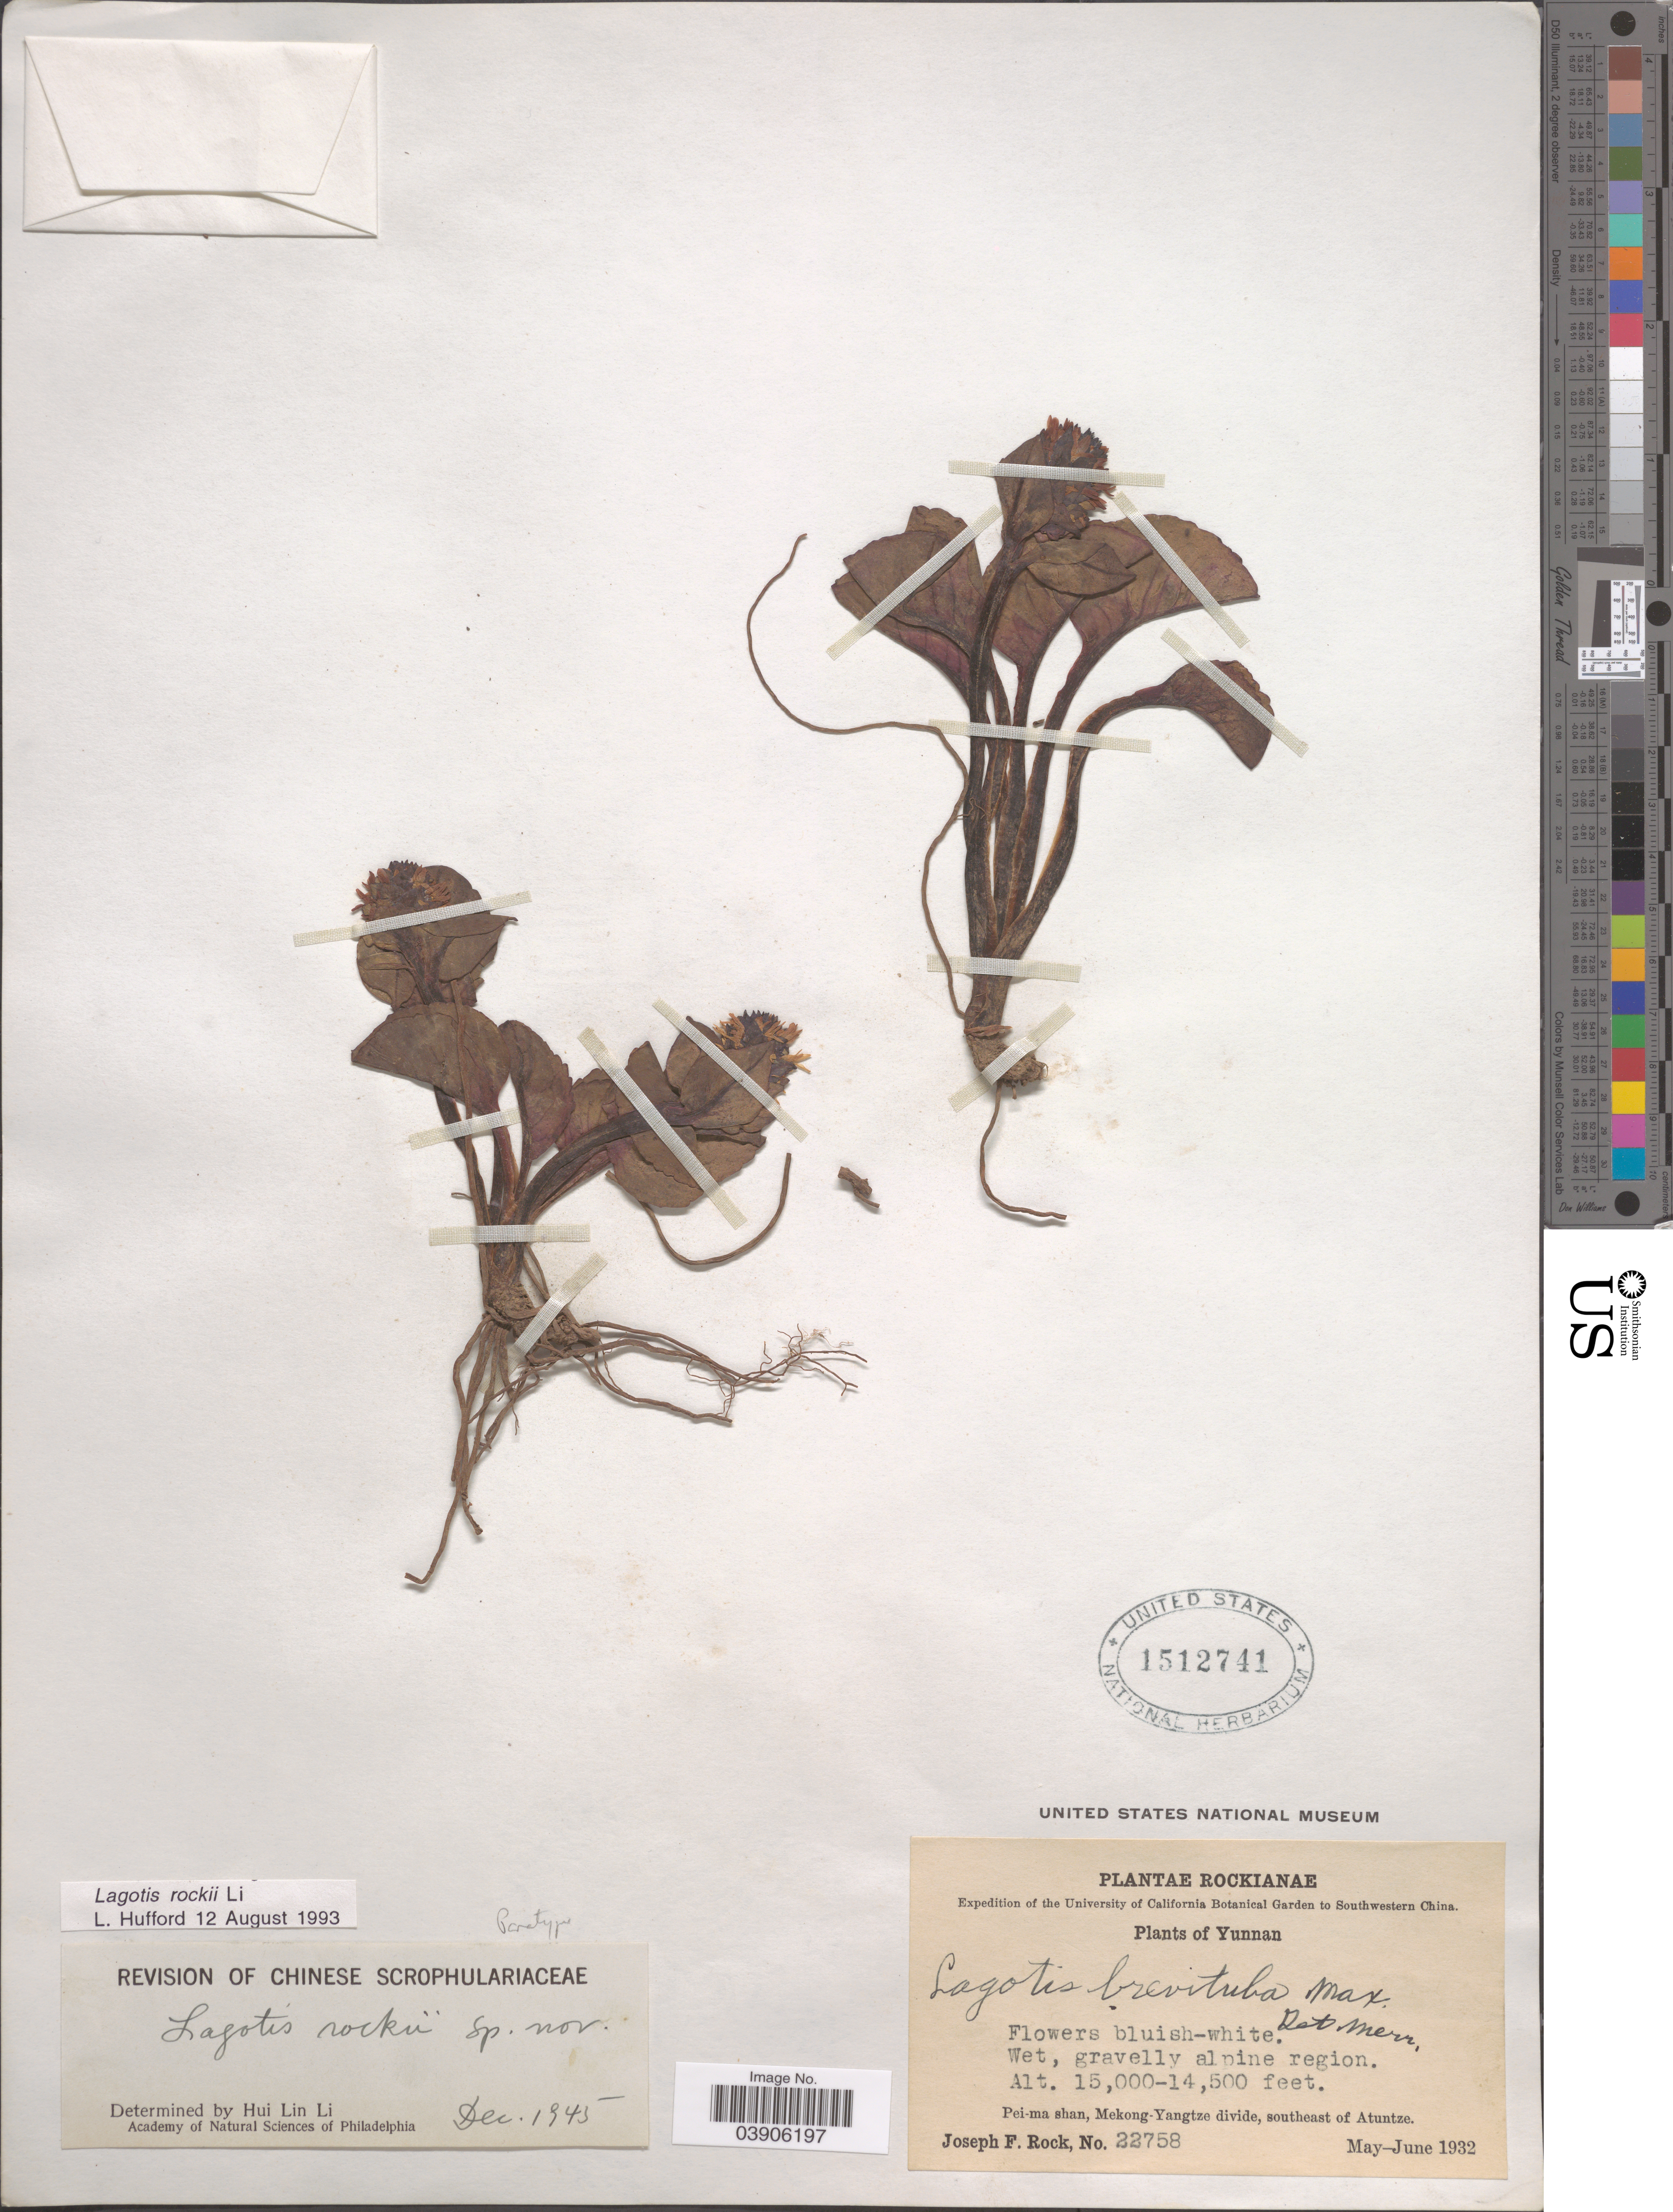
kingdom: Plantae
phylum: Tracheophyta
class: Magnoliopsida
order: Lamiales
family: Plantaginaceae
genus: Lagotis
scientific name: Lagotis rockii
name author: H.L. Li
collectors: J. F. Rock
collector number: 22758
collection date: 1932-05/1932-06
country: China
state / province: Yunnan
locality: To Southwestern China. Pei-ma shan, Mekong-Yangtze divide, southeast of Atuntze.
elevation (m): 4420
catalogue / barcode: US 1512741